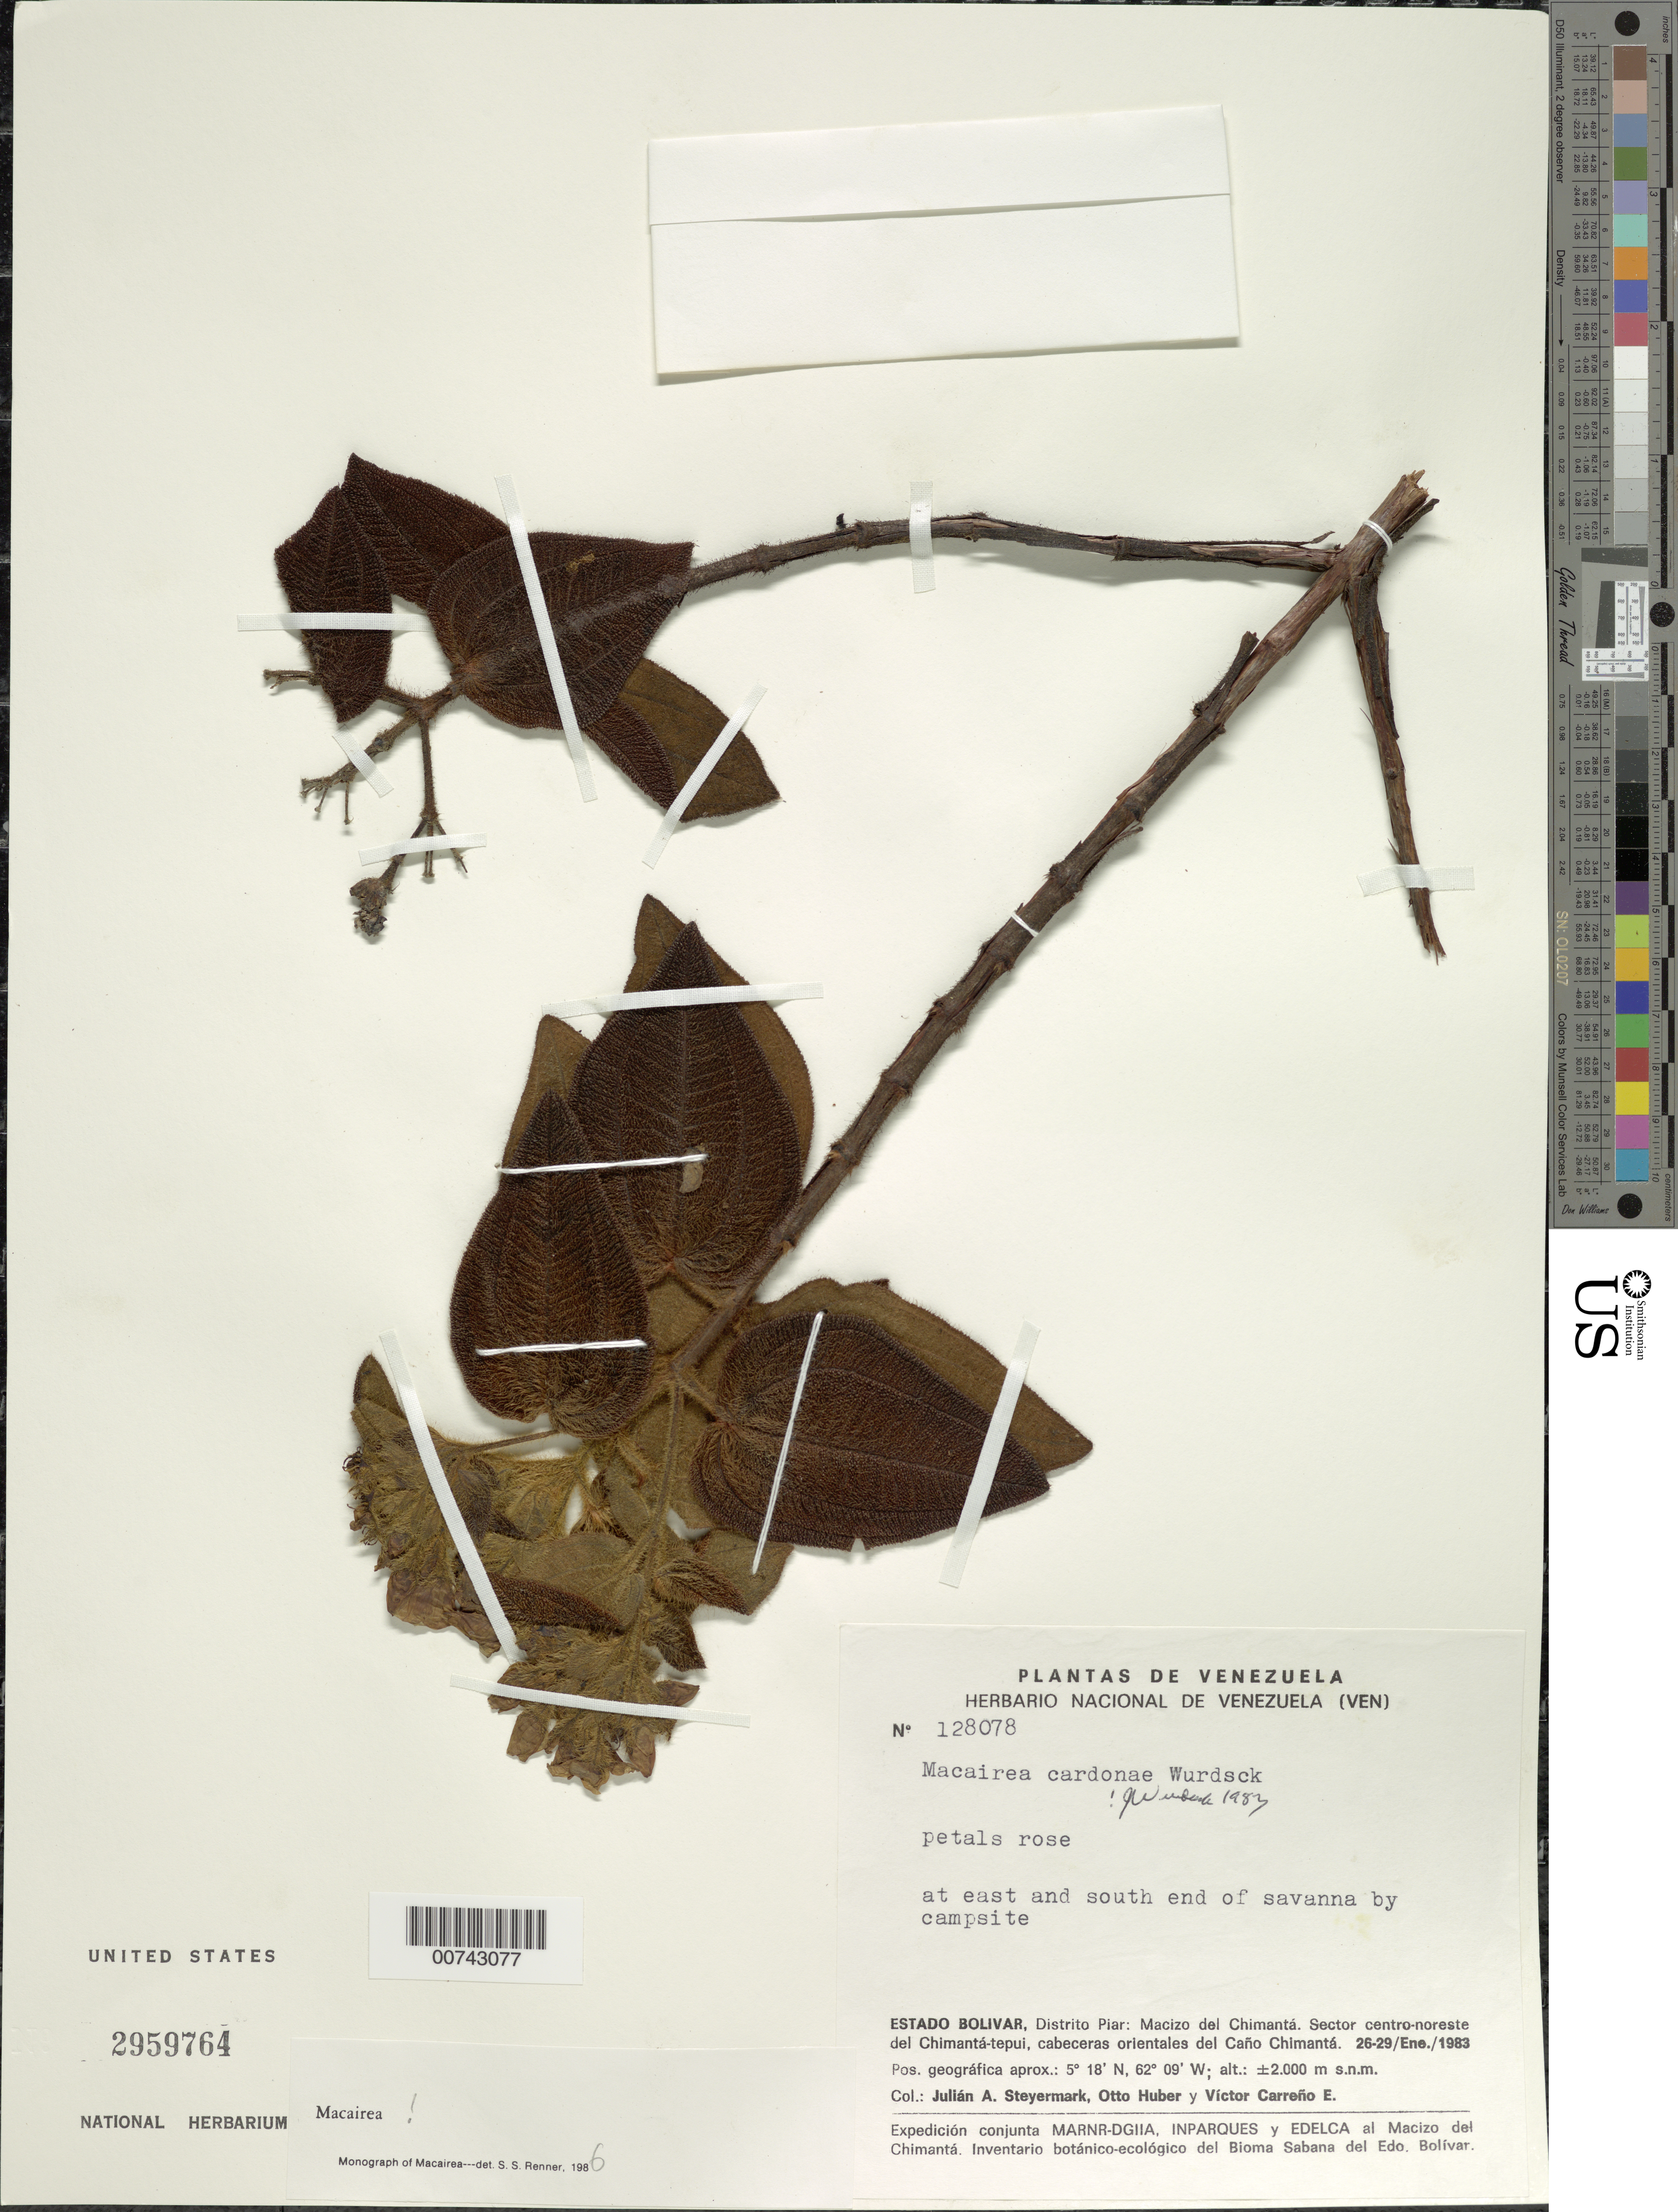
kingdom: Plantae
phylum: Tracheophyta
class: Magnoliopsida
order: Myrtales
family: Melastomataceae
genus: Macairea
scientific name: Macairea cardonae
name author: Wurdack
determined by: Wurdack, John J., (US), US (UNITED STATES)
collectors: J. Steyermark, O. Huber & V. Carreño E.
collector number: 128078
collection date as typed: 26-Jan-83 to 29-Jan-83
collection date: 1983-01-26/1983-01-29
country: Venezuela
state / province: Bolívar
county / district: Piar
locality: Macizo del Chimantá, sector centro-noreste del Chimantá-tepuí, cabeceras orientales del Caño Chimantá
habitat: East and south end of savana campsite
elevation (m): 2000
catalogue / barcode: US 2959764